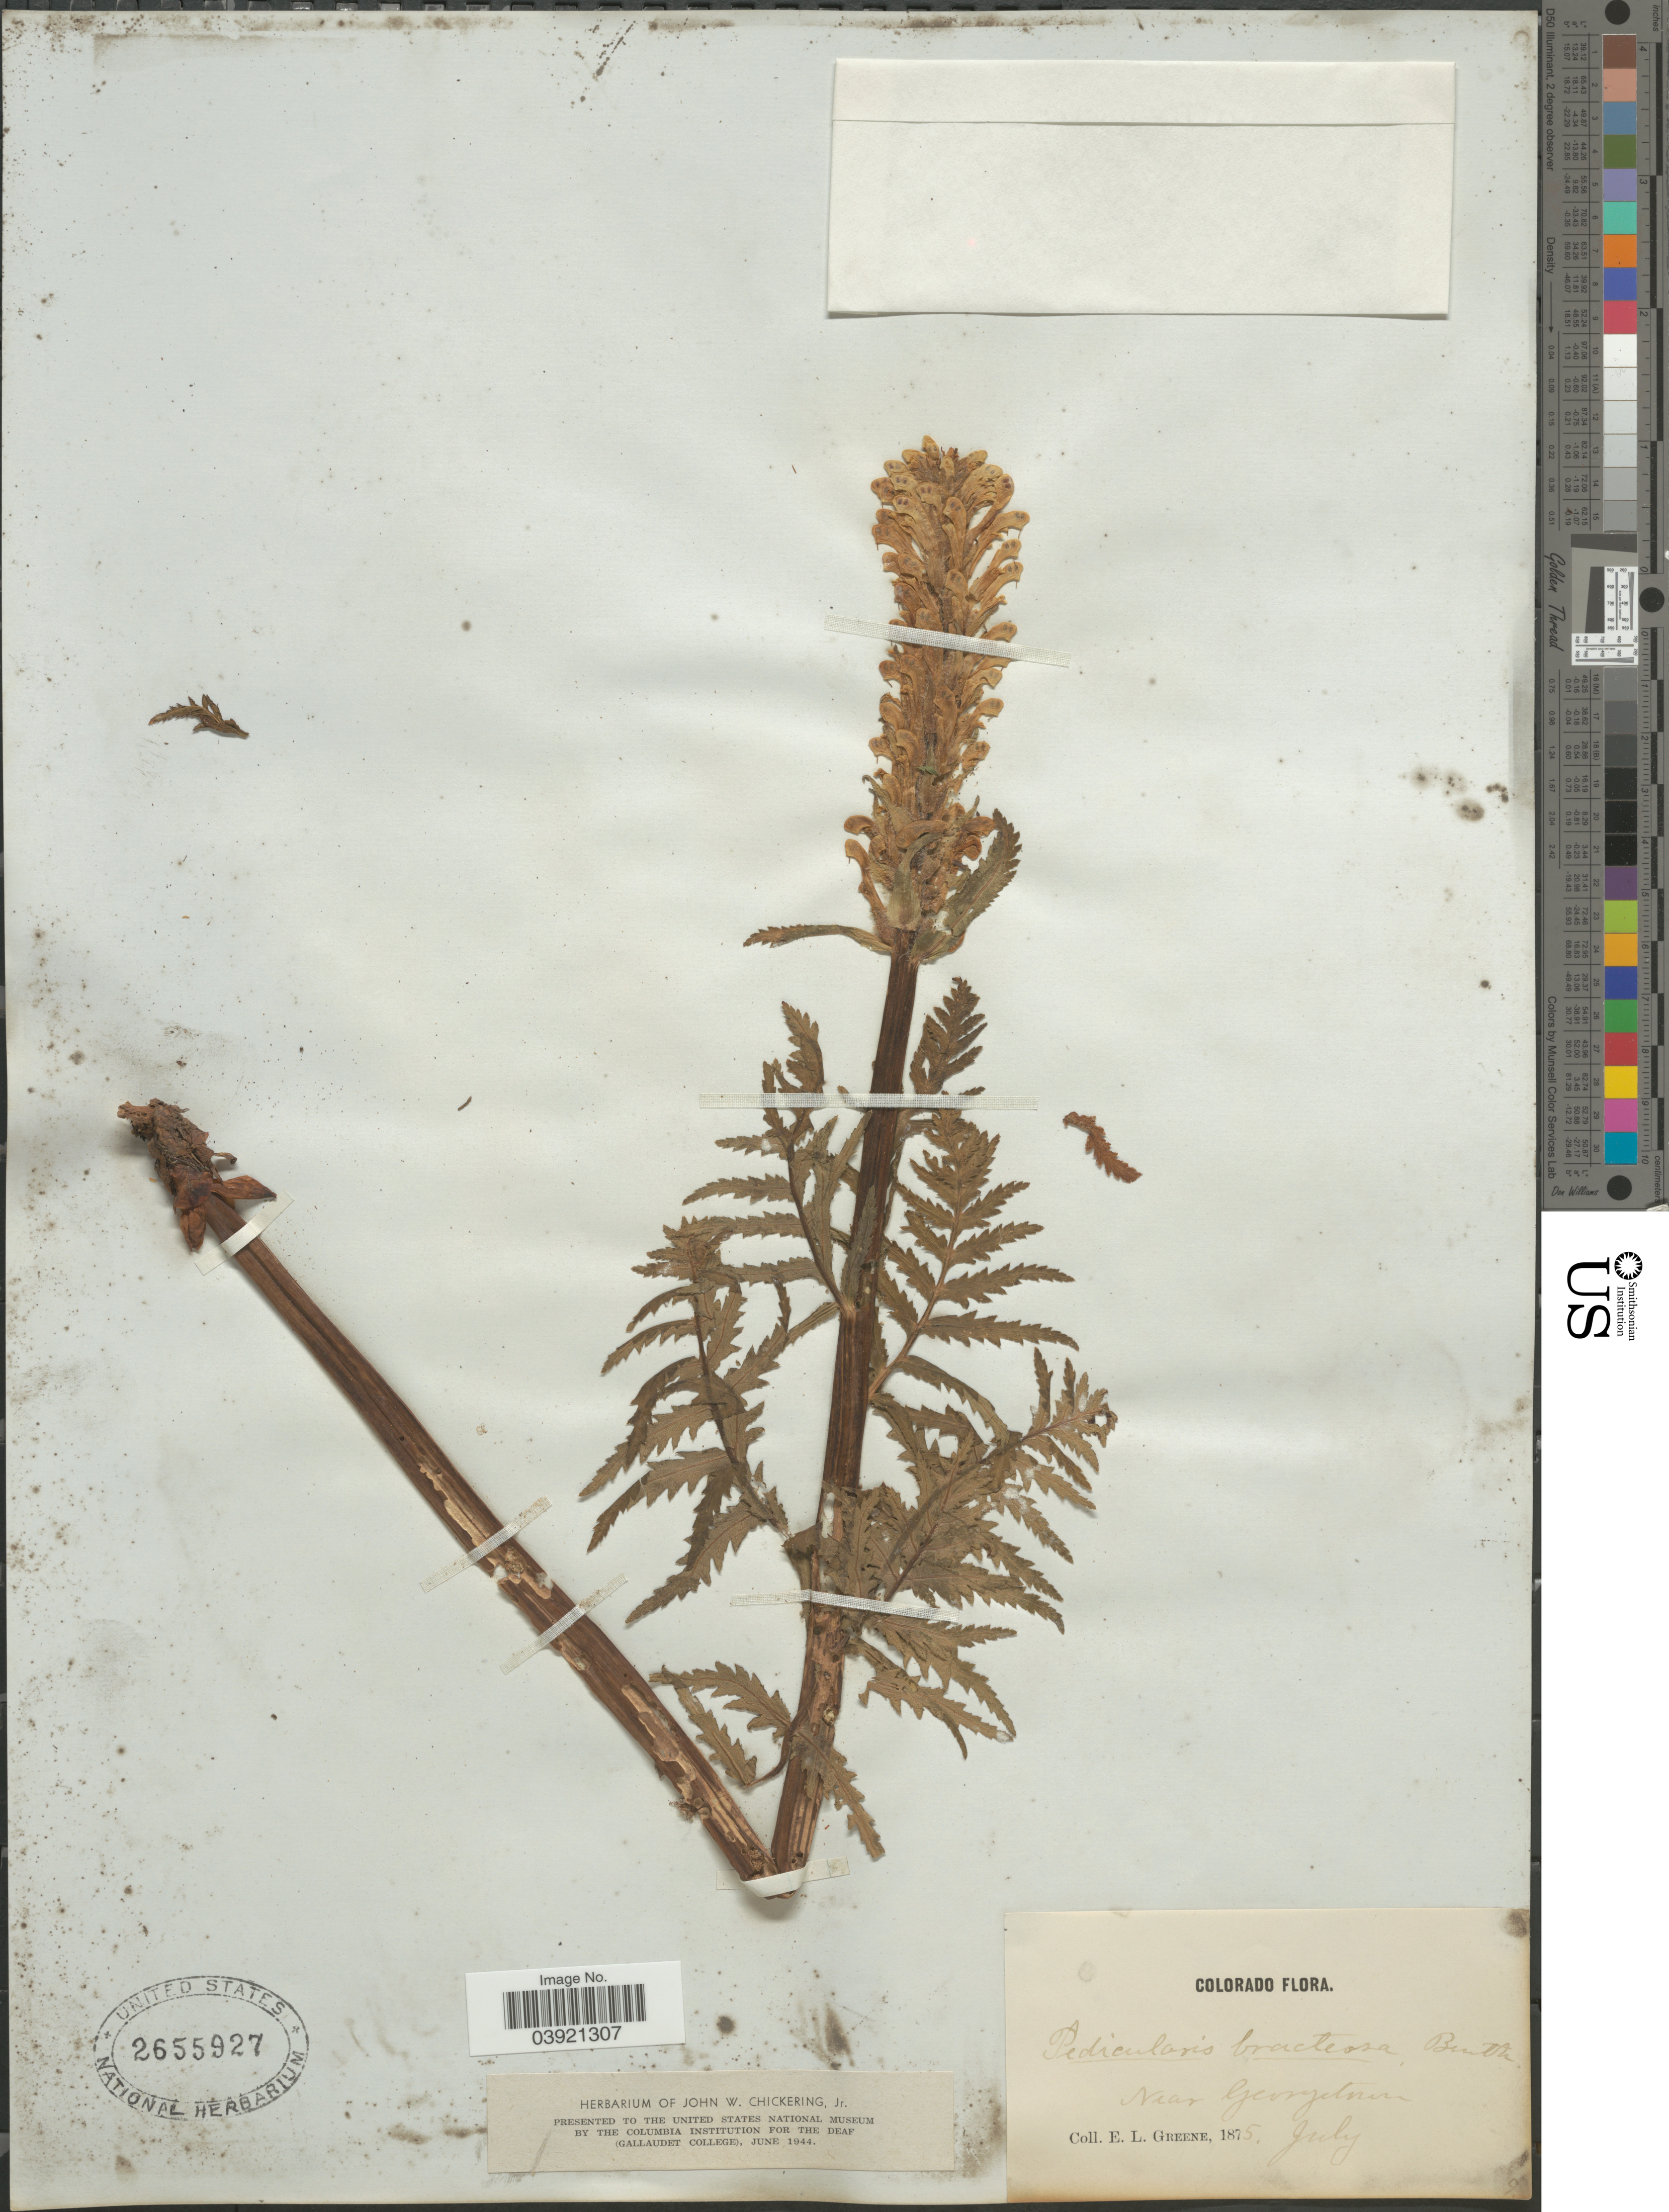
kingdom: Plantae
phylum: Tracheophyta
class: Magnoliopsida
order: Lamiales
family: Orobanchaceae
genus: Pedicularis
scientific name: Pedicularis bracteosa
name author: Benth.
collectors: E. L. Greene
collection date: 1875-07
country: United States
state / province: Colorado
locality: Near Georgetown.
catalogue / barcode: US 2655927